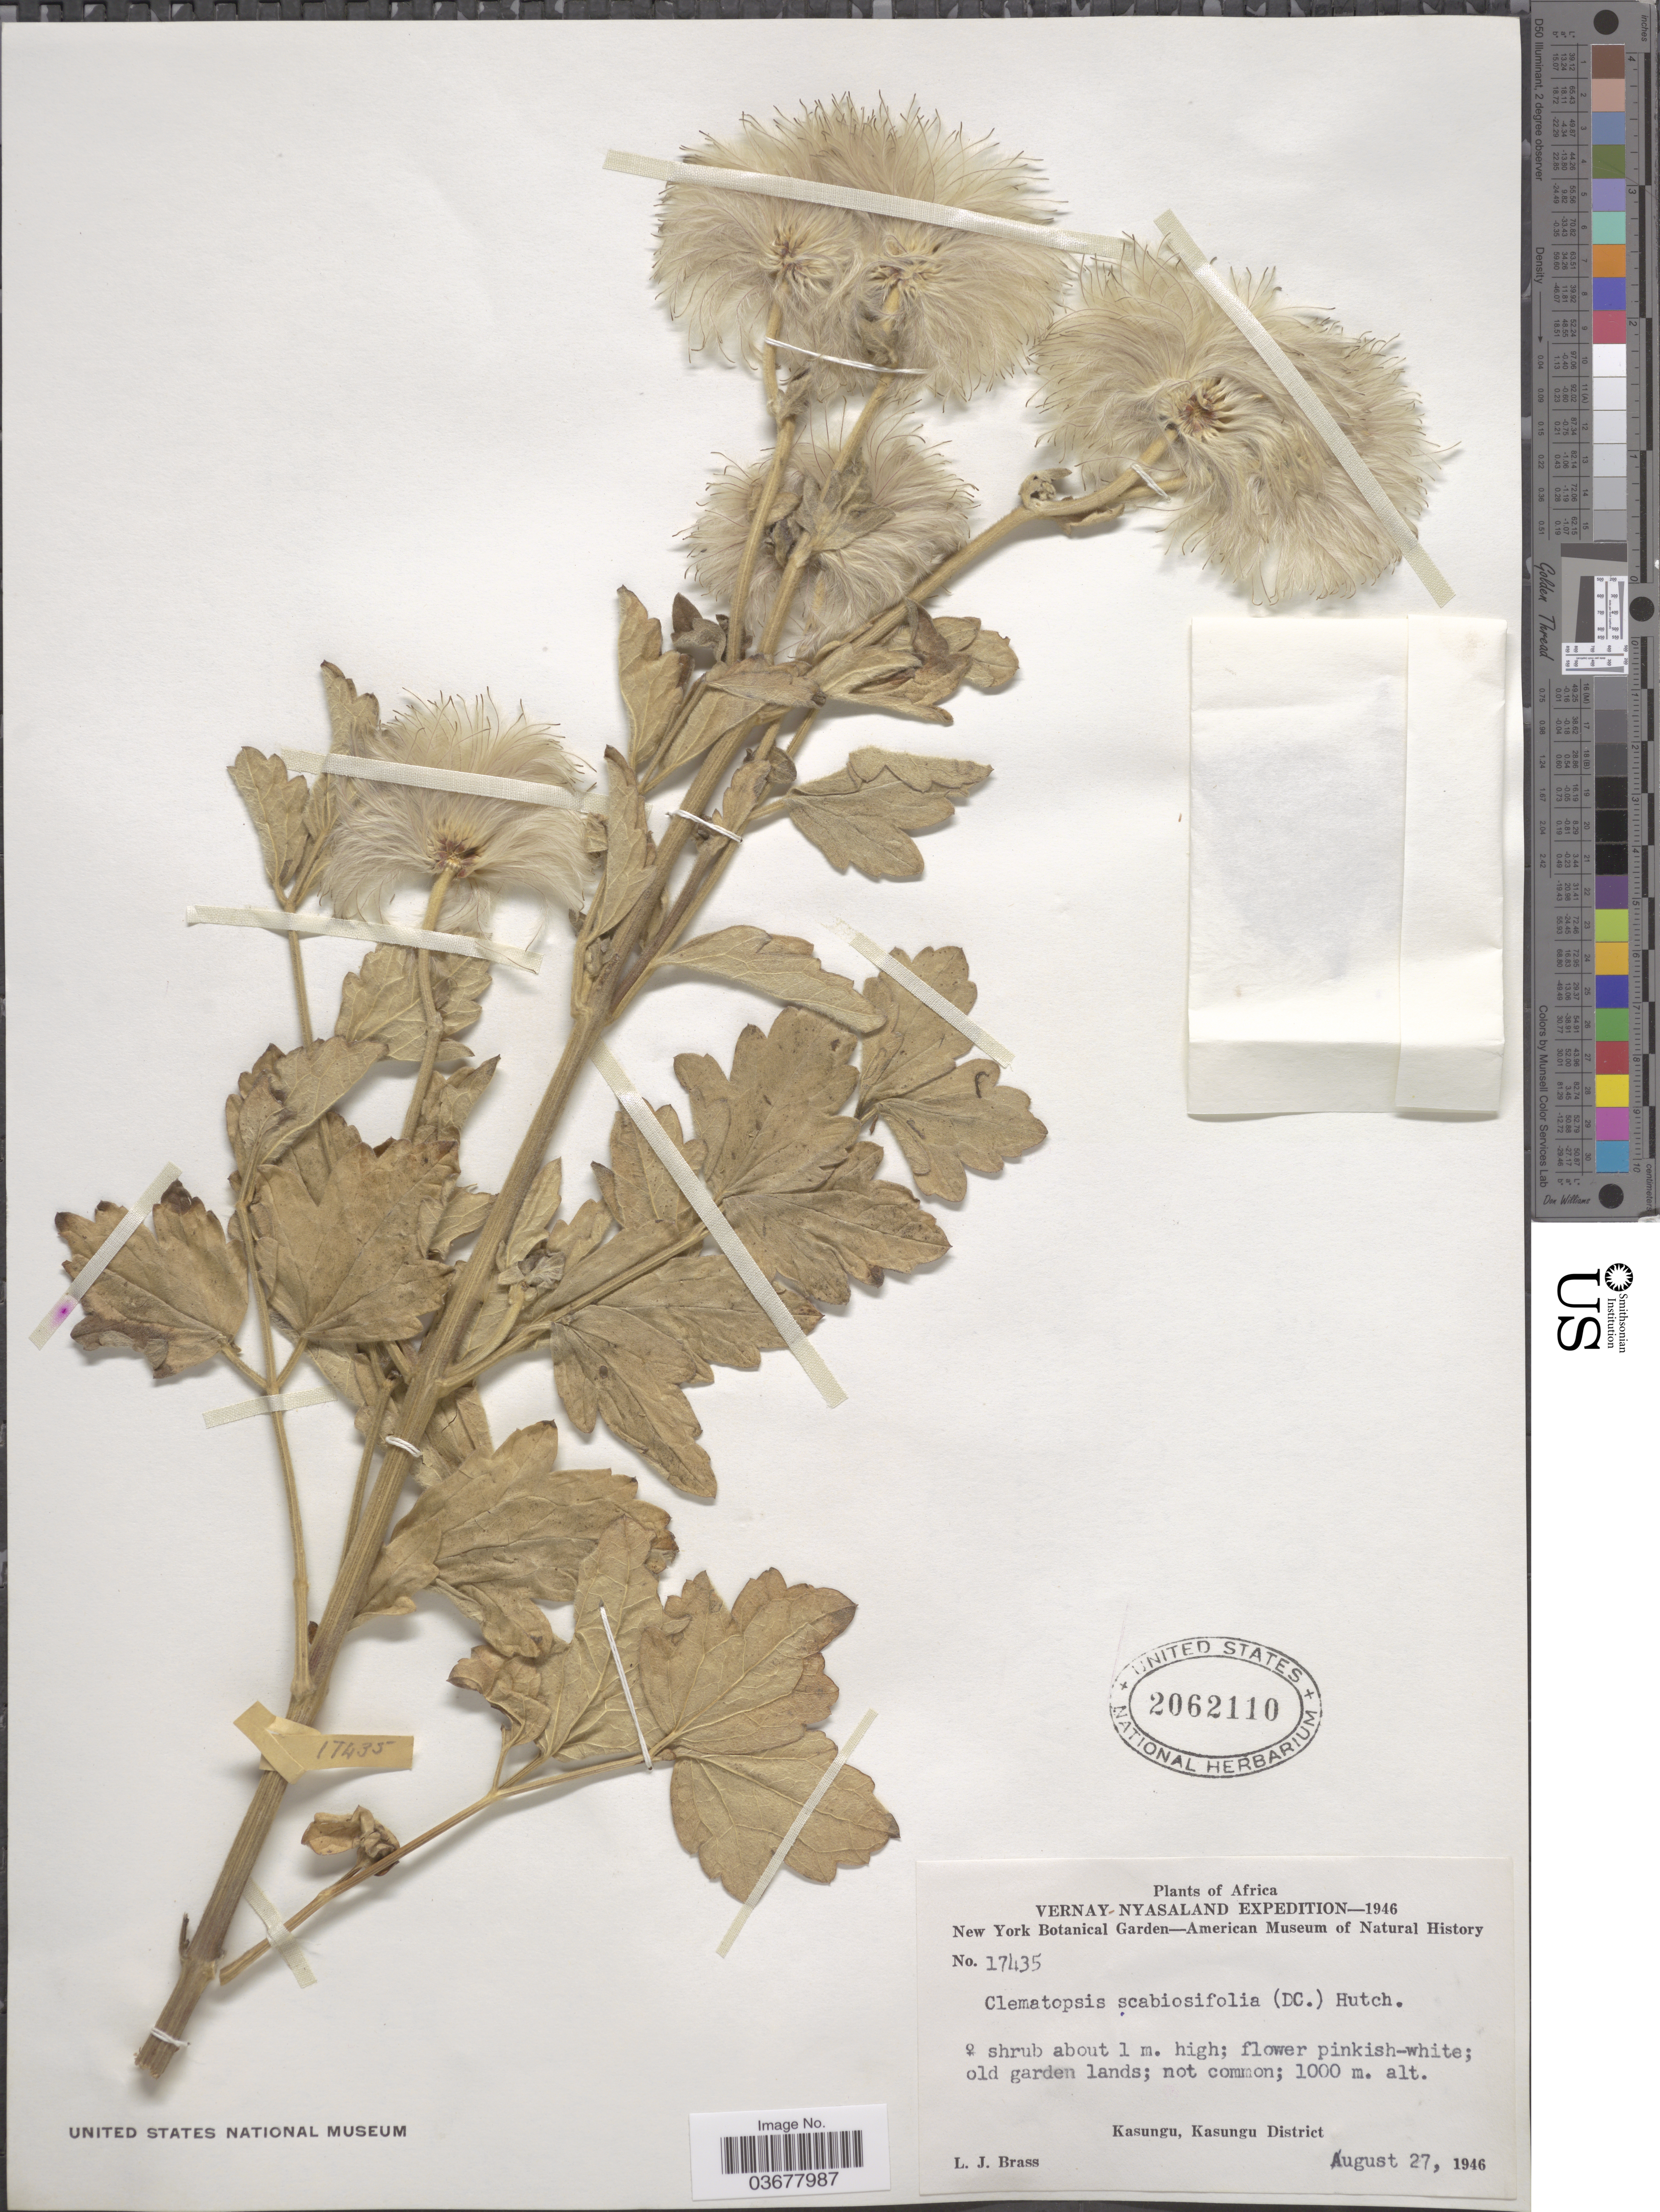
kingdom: Plantae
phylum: Tracheophyta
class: Magnoliopsida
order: Ranunculales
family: Ranunculaceae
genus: Clematis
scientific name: Clematis scabiosifolia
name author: DC.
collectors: L. J. Brass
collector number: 17435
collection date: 1946-08-27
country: Malawi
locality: Nyasaland. Old garden lands; not common. Kasungu, Kasungu District.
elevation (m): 1000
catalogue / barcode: US 2062110